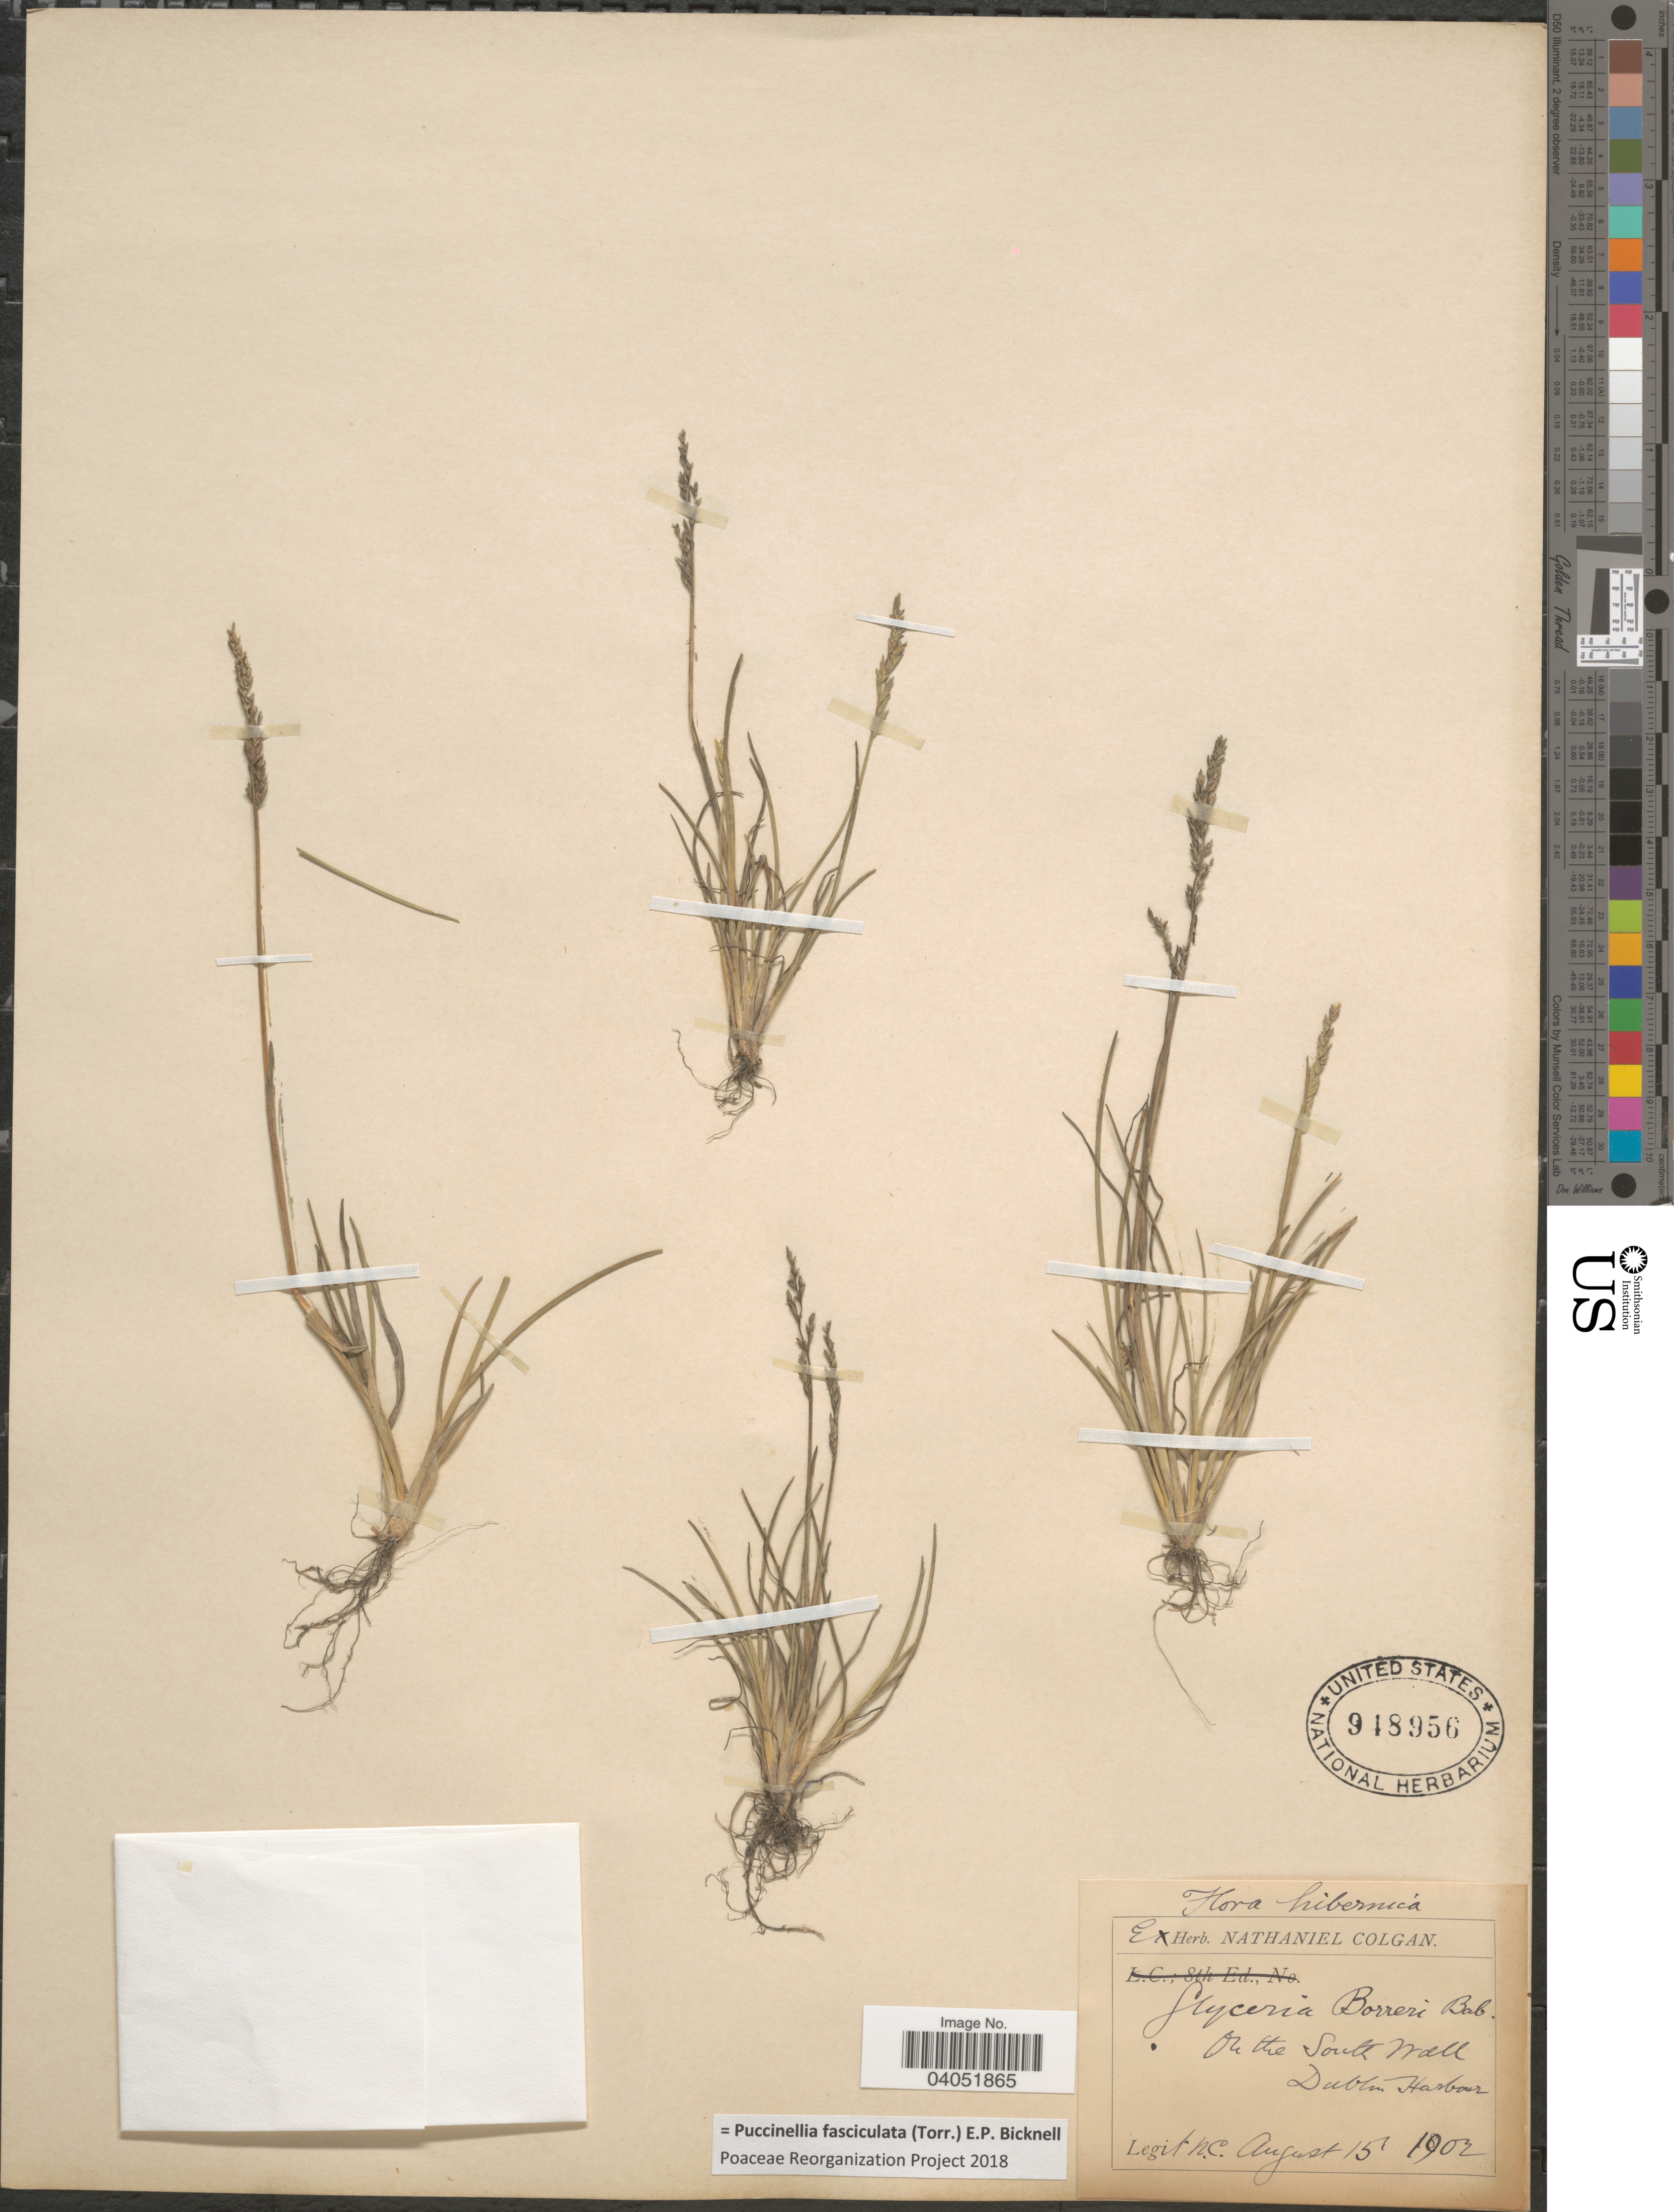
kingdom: Plantae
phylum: Tracheophyta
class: Liliopsida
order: Poales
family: Poaceae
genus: Puccinellia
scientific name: Puccinellia fasciculata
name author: (Torr.) E.P. Bicknell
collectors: N. Colgan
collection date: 1902-08-15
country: Ireland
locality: On the South Wall. Dublin Harbour.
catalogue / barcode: US 948956